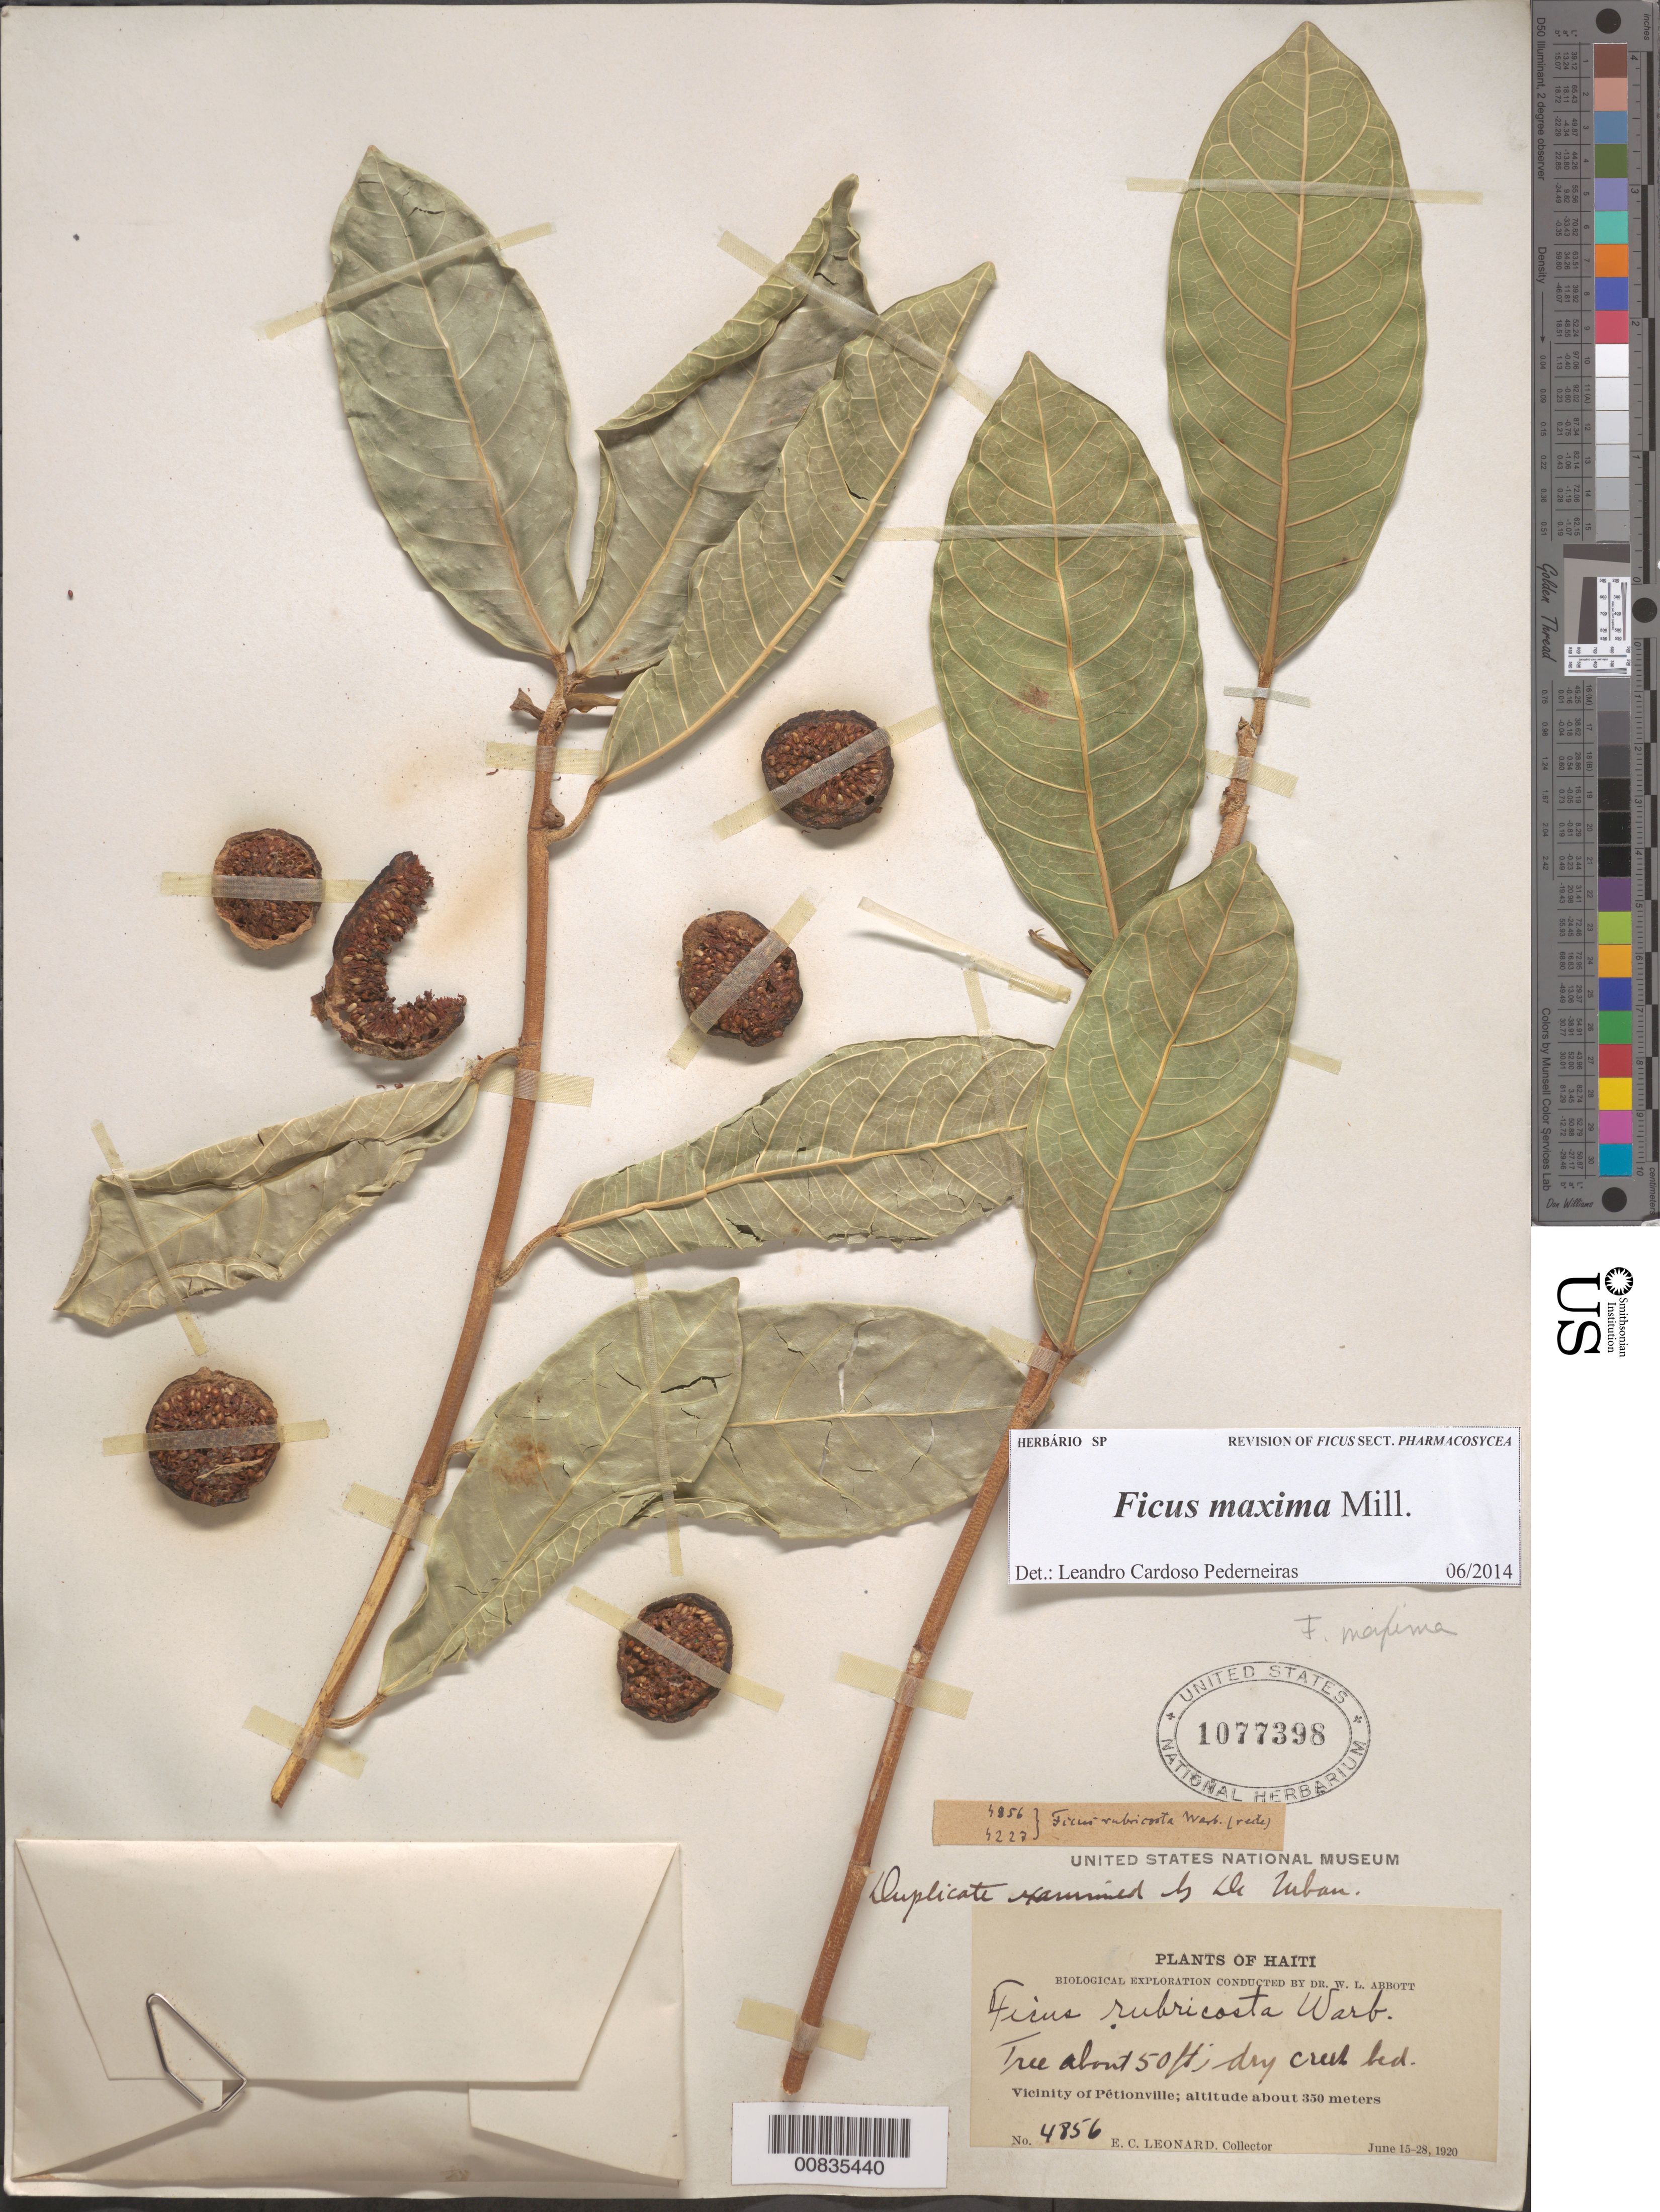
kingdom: Plantae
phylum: Tracheophyta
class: Magnoliopsida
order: Rosales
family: Moraceae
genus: Ficus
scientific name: Ficus maxima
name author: Mill.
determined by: Cardoso Pederneiras, L.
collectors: E. C. Leonard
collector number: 4856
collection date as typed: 15 Jun 1920 to 28 Jun 1920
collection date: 1920-06-15/1920-06-28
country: Haiti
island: Hispaniola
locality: Vicinity of Pétionville.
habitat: Dry creek bed.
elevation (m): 350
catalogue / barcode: US 1077398